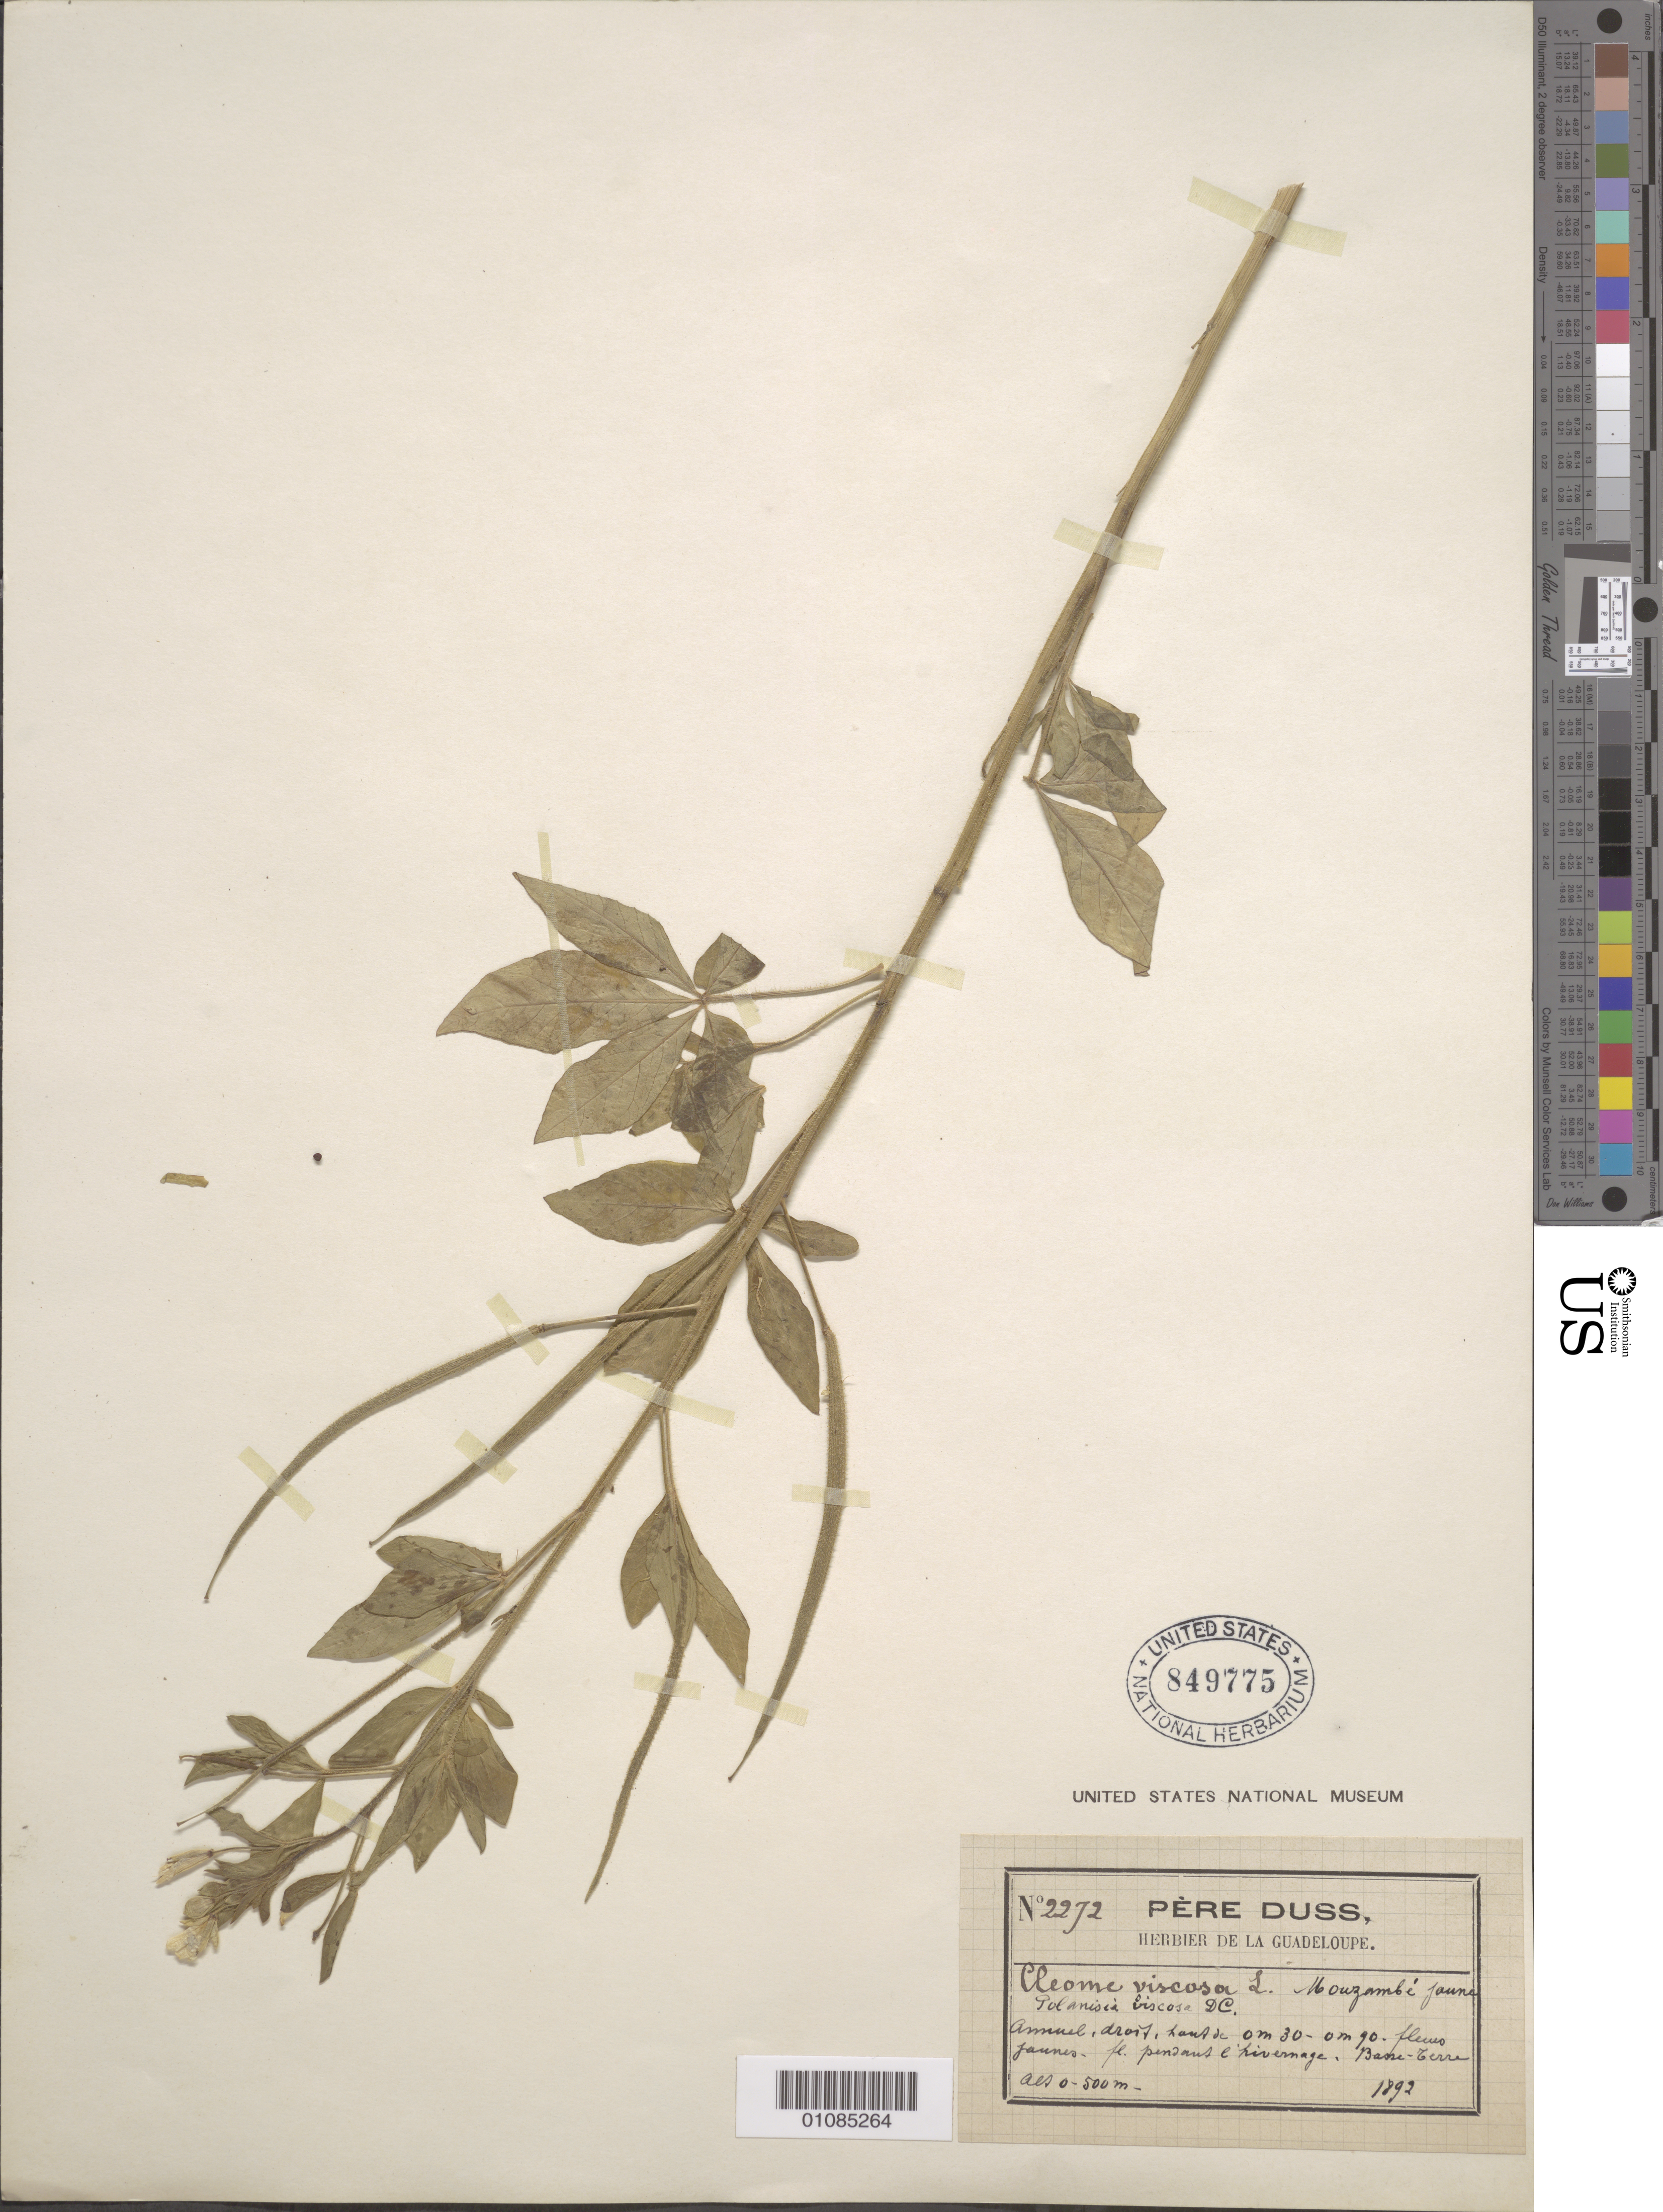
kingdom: Plantae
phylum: Tracheophyta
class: Magnoliopsida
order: Brassicales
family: Cleomaceae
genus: Arivela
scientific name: Arivela viscosa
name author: (L.) Raf.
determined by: Strong, M. T., (US), Smithsonian Institution - National Museum of Natural History (UNITED STATES)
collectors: Père Duss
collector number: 2272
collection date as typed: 1892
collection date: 1892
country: Guadeloupe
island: Basse Terre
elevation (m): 0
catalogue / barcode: US 849775